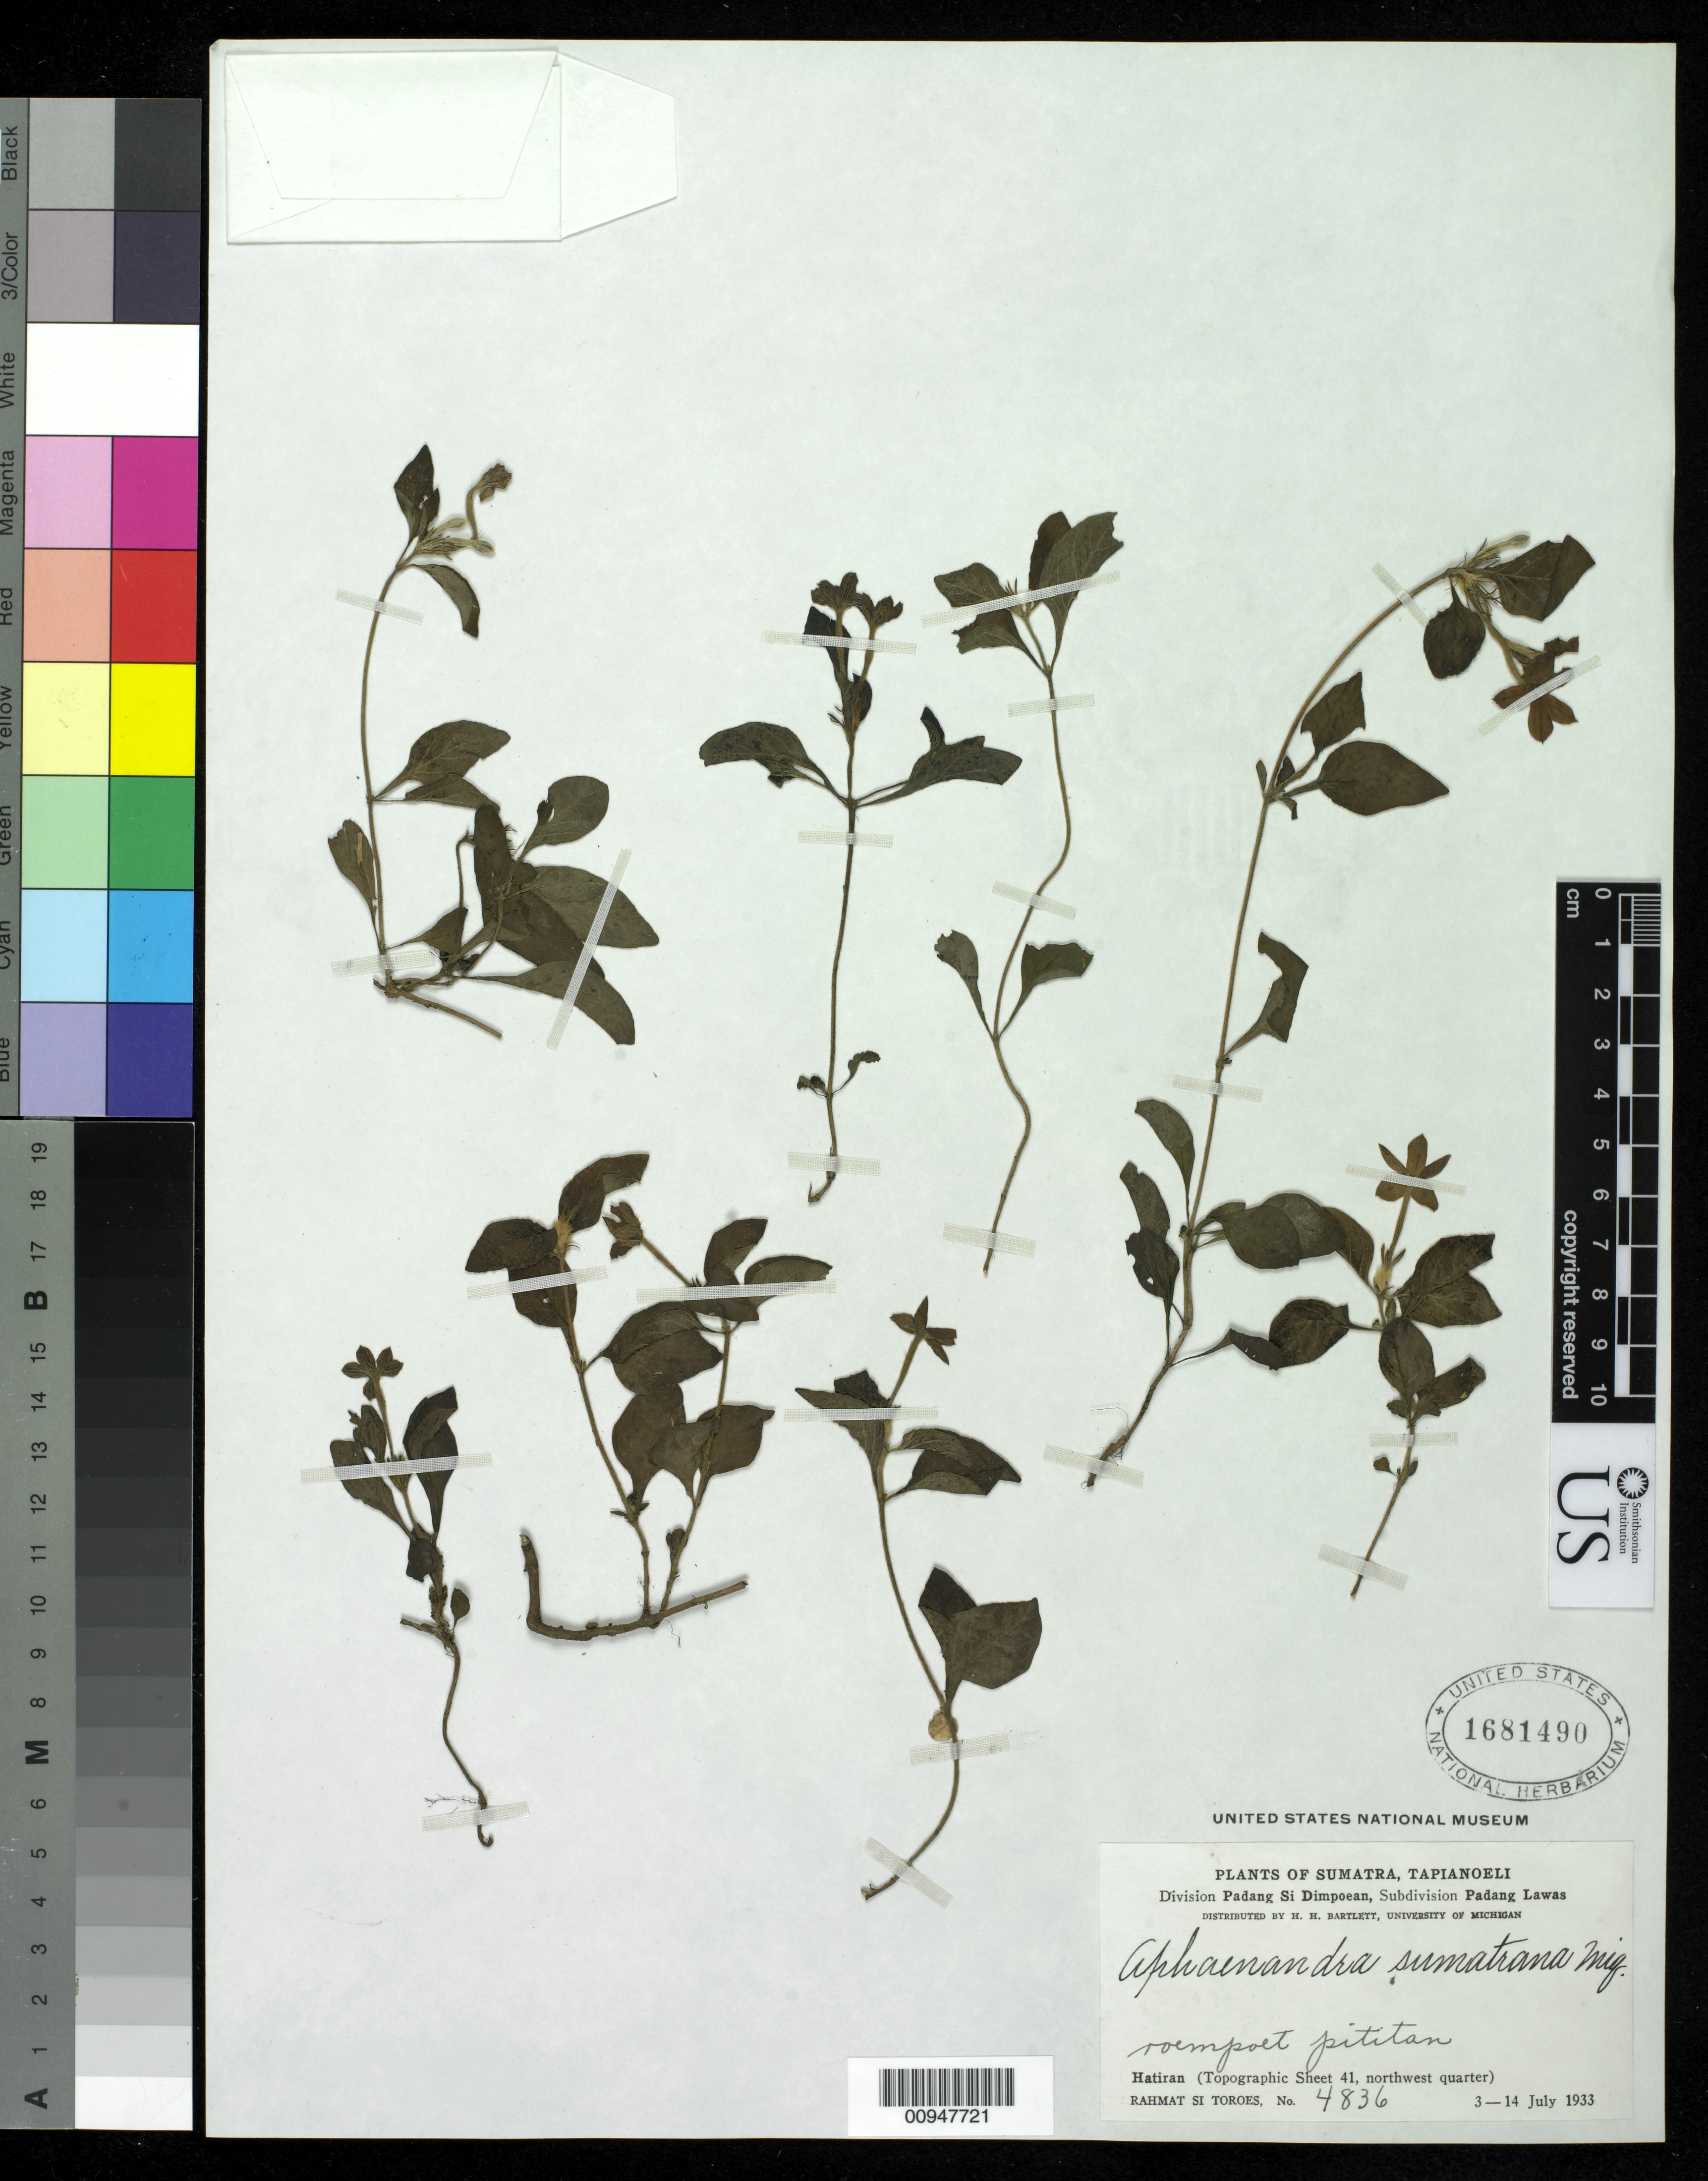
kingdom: Plantae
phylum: Tracheophyta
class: Magnoliopsida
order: Gentianales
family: Rubiaceae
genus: Aphaenandra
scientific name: Aphaenandra sumatrana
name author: Miq.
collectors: Rahmat Si Boeea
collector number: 4836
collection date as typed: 03 Jul 1931 to 14 Jul 1933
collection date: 1931-07-03/1933-07-14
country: Indonesia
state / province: Sumatra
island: Sumatra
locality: Division Padang Si Dimpoean, Sub division Padang Lawas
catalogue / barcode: US 1681490